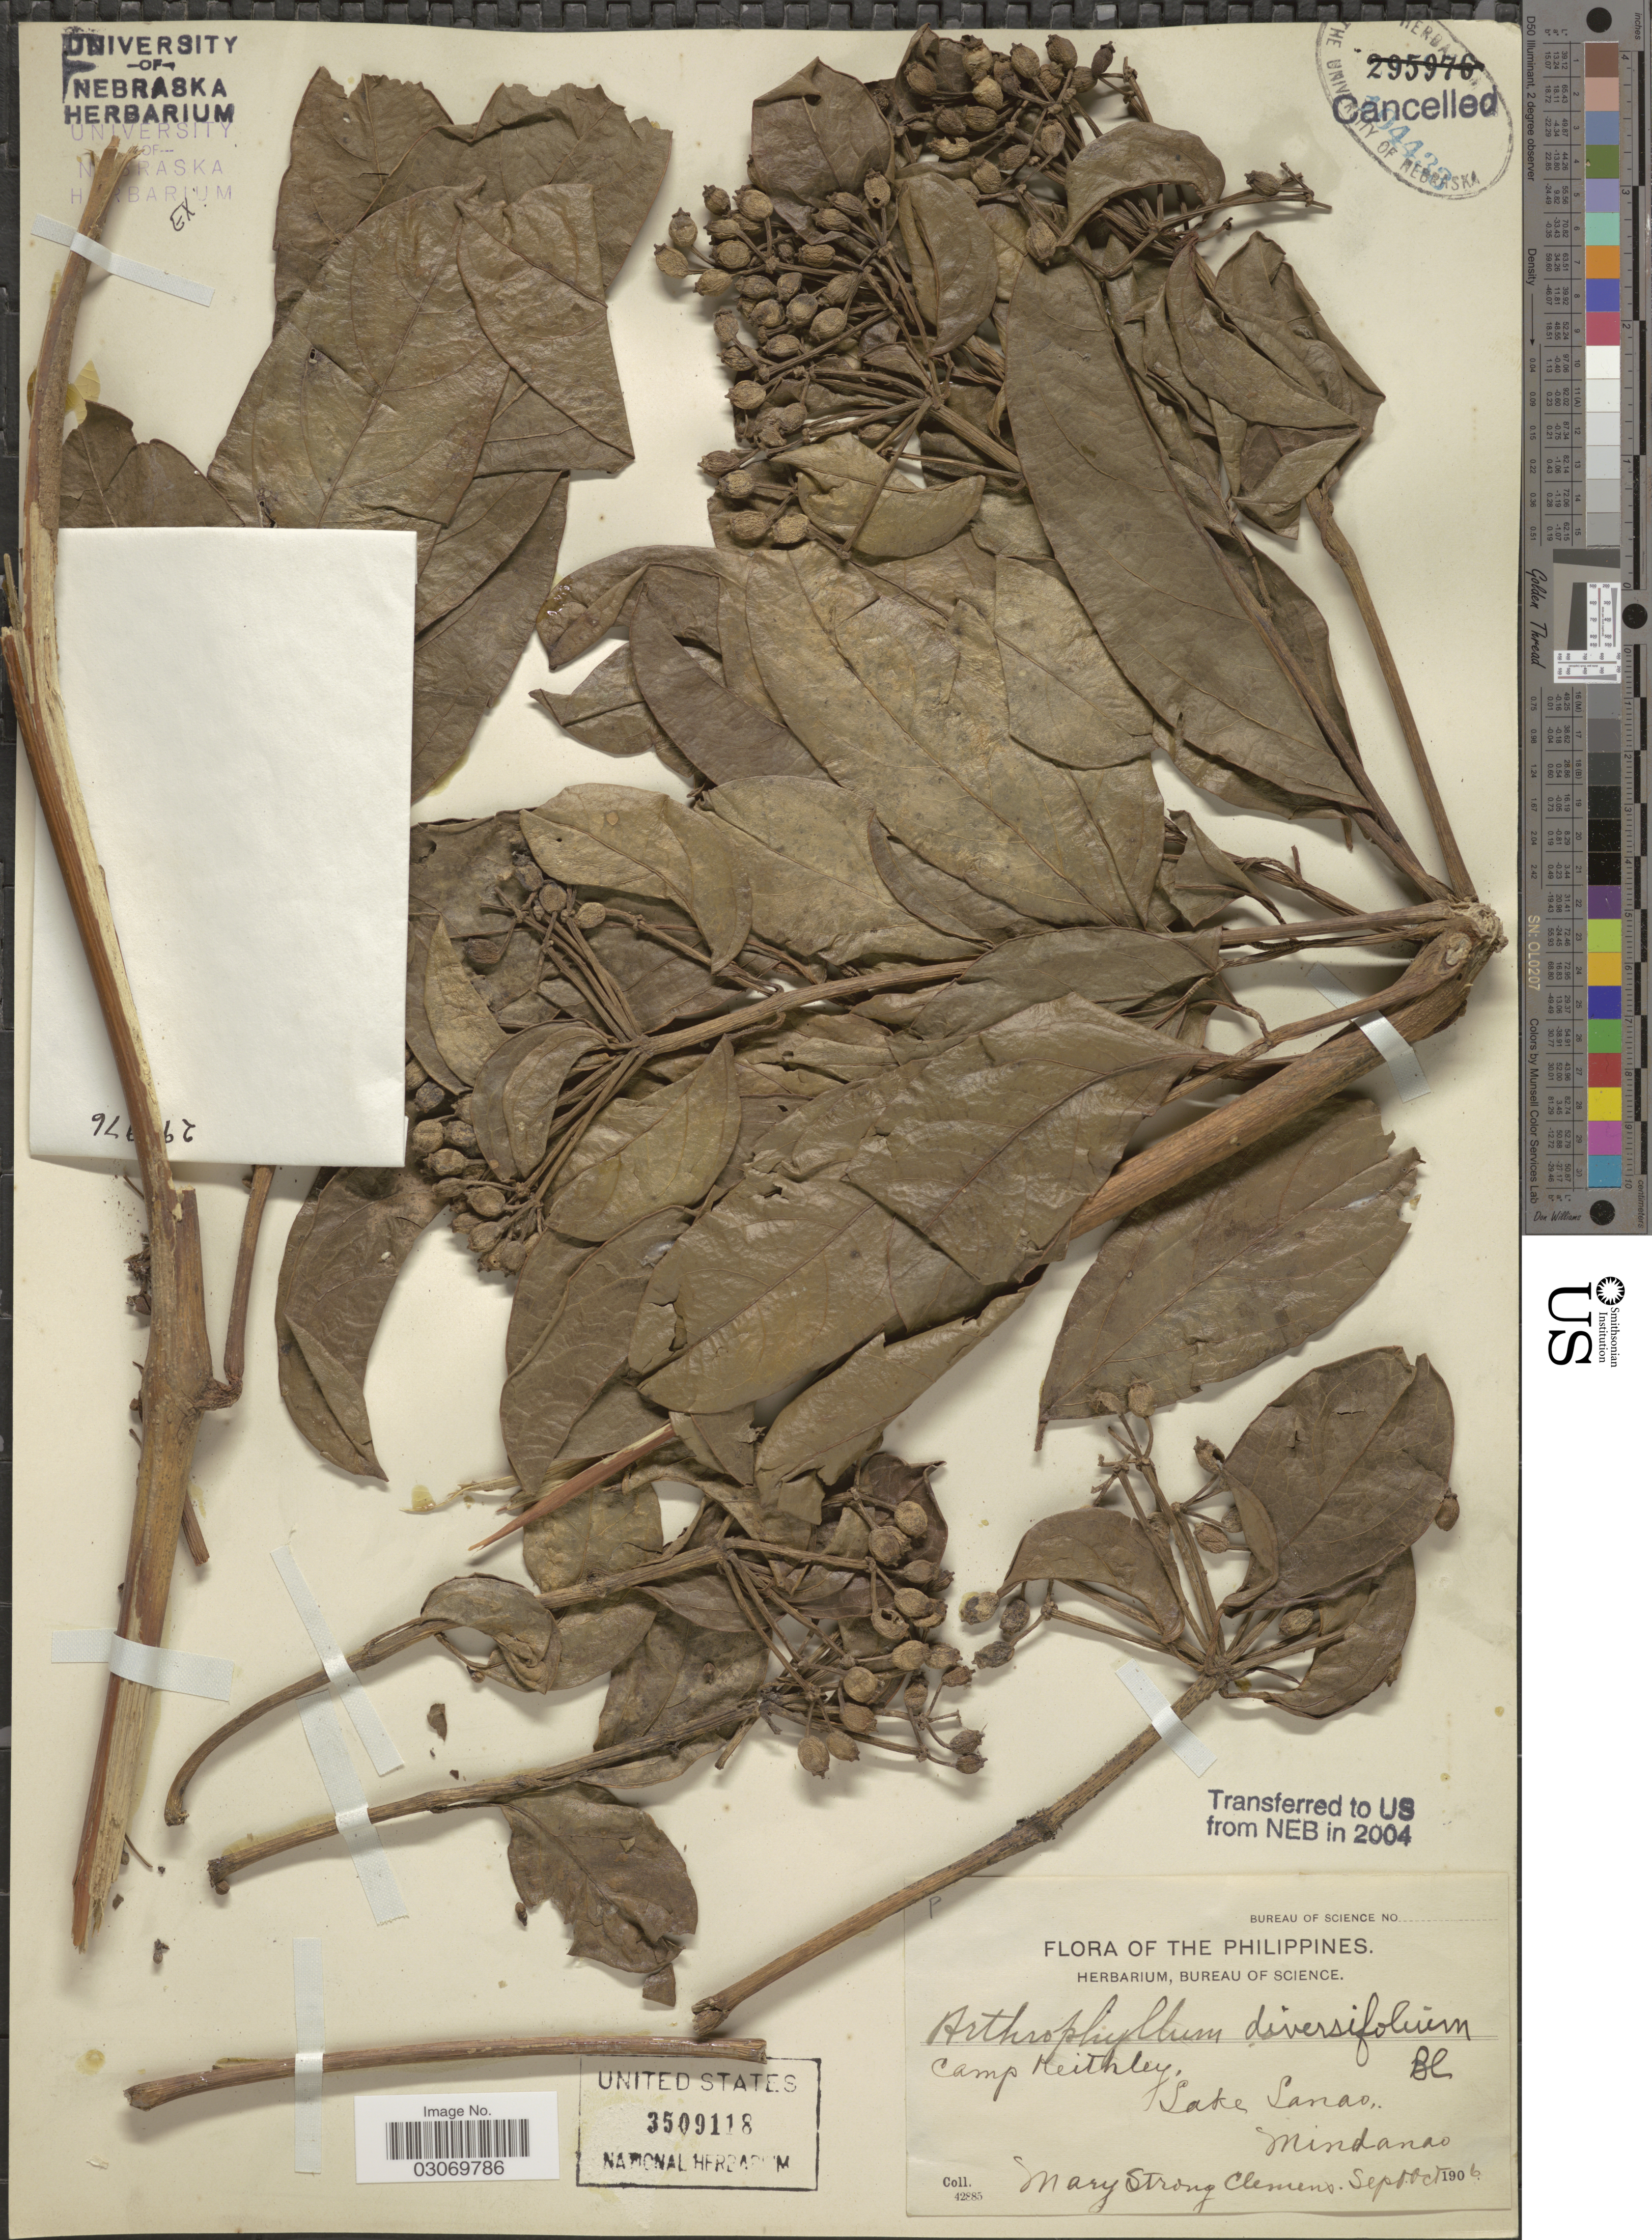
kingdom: Plantae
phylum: Tracheophyta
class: Magnoliopsida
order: Apiales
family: Araliaceae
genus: Arthrophyllum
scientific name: Arthrophyllum ahernianum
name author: Merr.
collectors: M. S. Clemens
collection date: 1906-09/1906-10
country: Philippines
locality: Camp Keithley, Lake Lanao, Mindanao.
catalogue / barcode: US 3509118